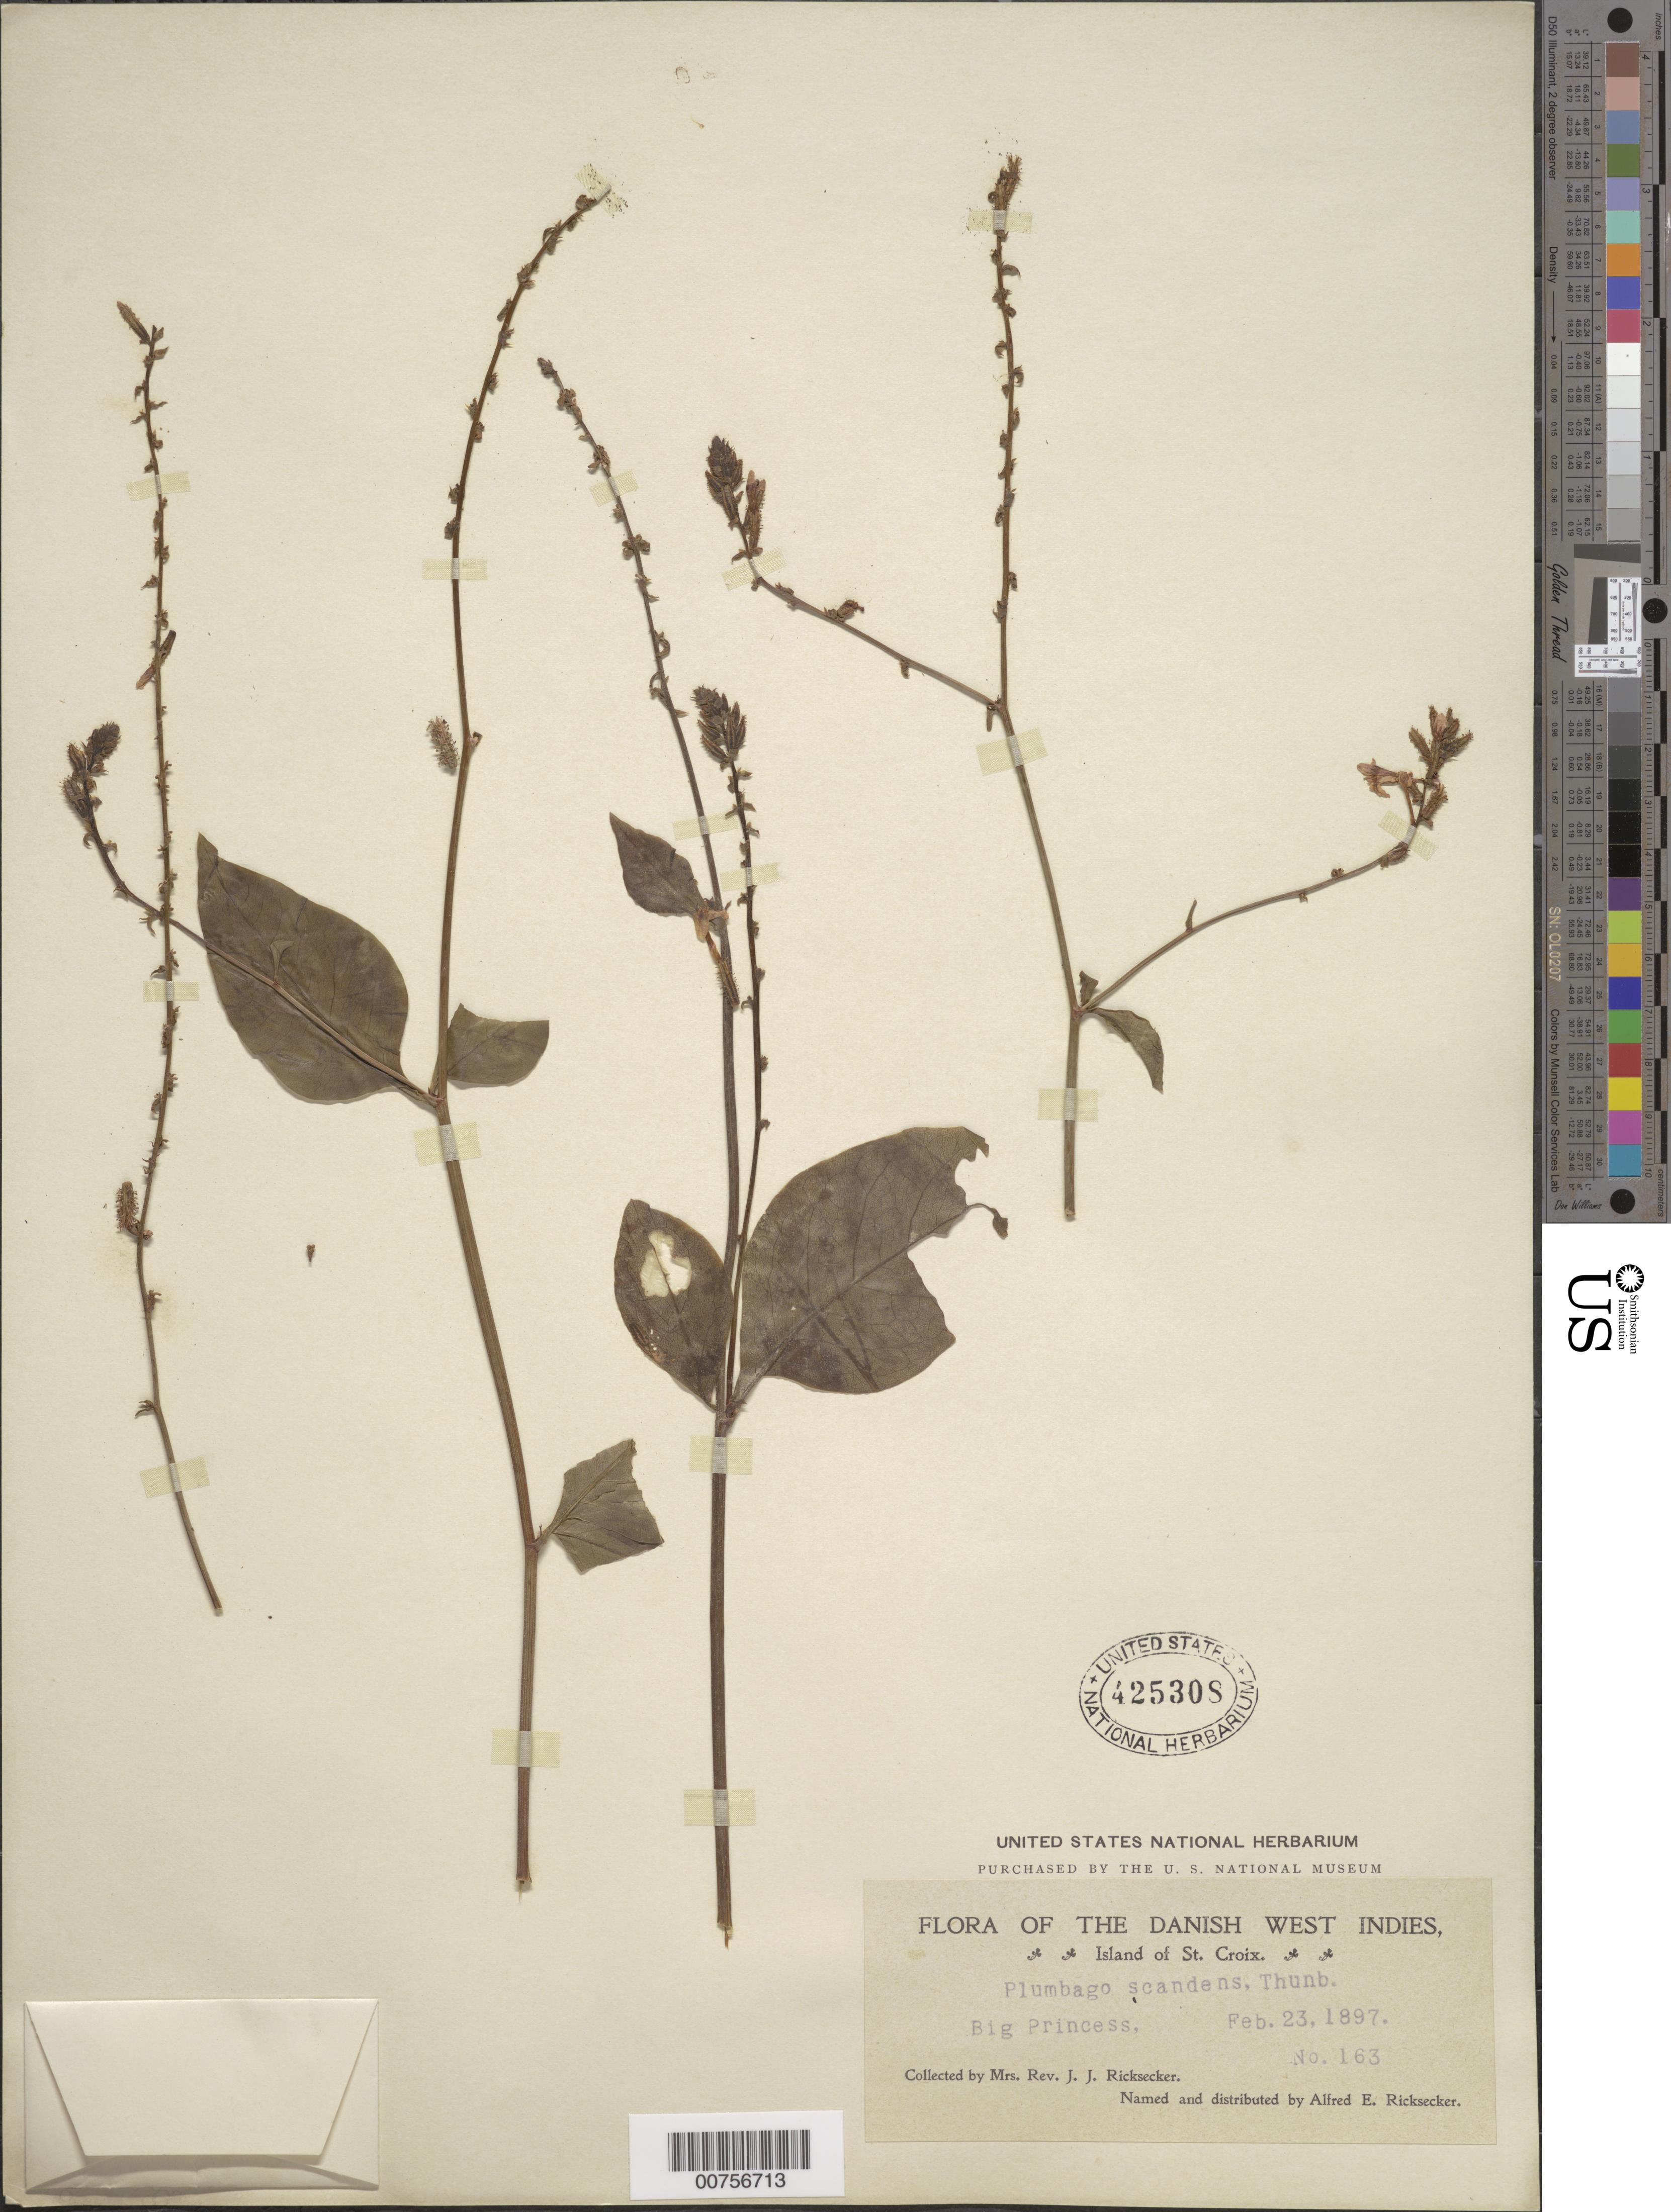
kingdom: Plantae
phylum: Tracheophyta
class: Magnoliopsida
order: Caryophyllales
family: Plumbaginaceae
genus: Plumbago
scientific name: Plumbago scandens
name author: L.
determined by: Ricksecker, A. E.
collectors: L. A. Ricksecker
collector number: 163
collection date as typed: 23 Feb 1897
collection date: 1897-02-23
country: U.S. Virgin Islands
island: St. Croix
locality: Big Princess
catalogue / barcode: US 425308